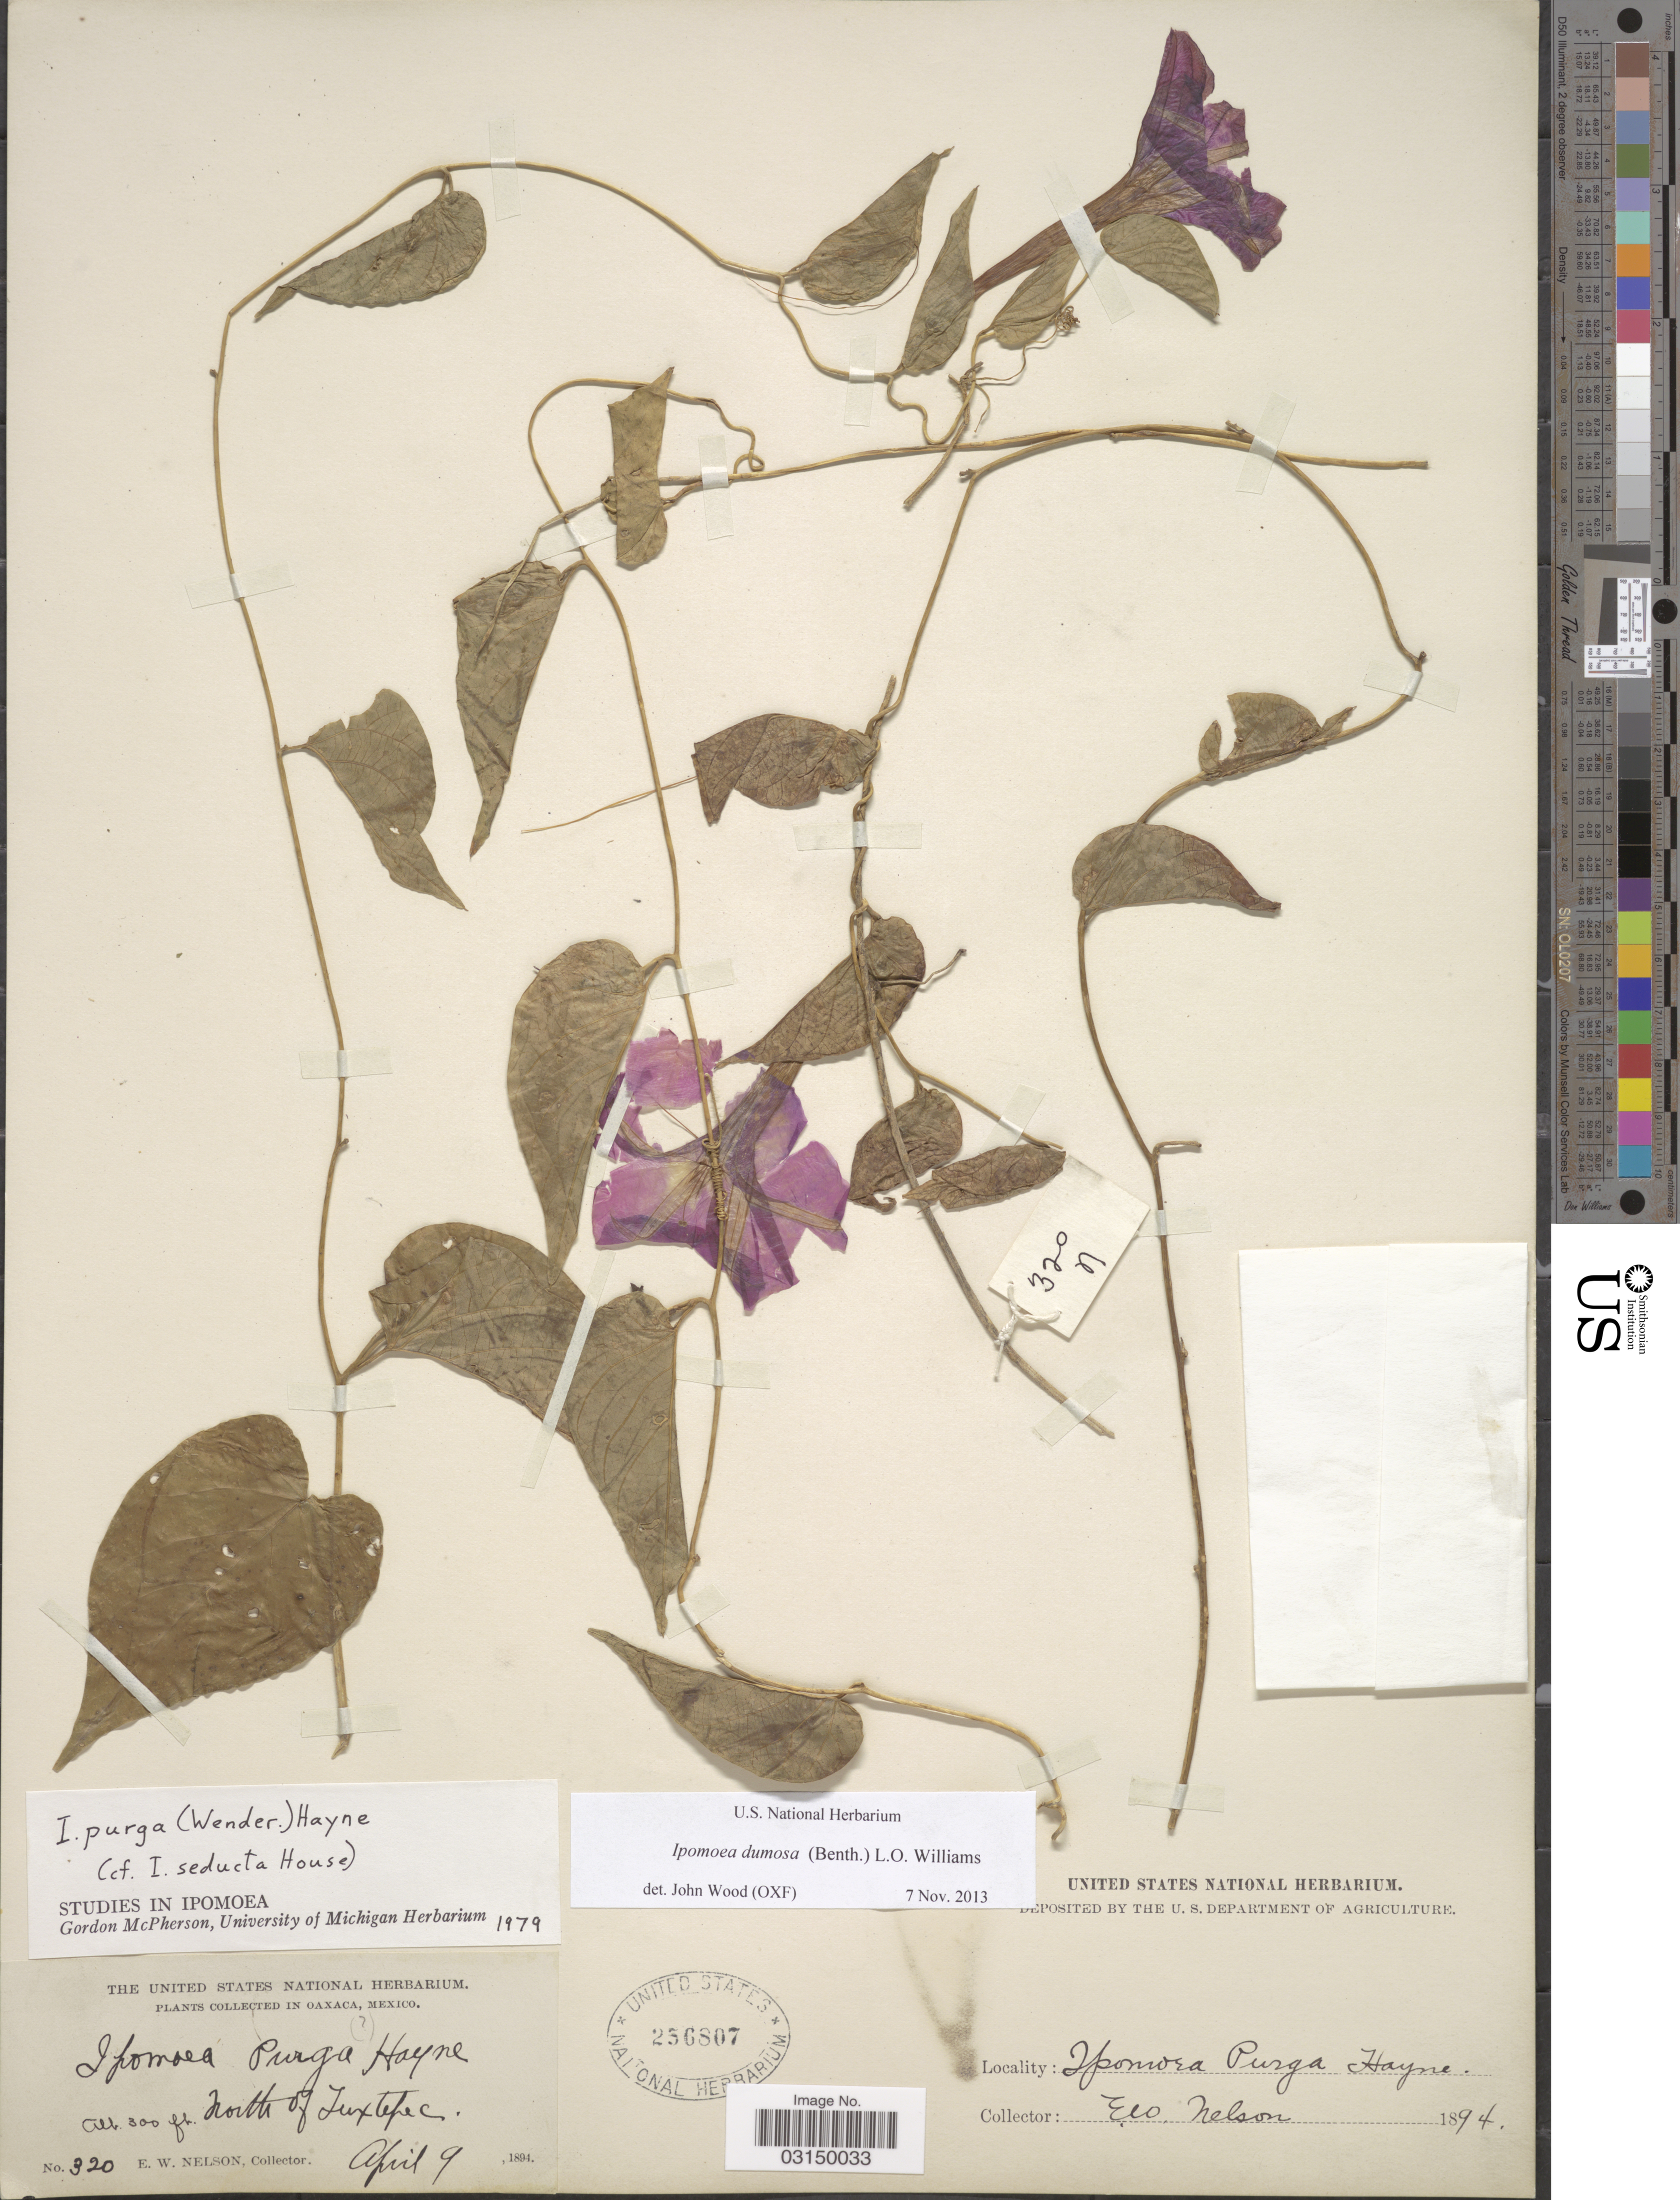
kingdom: Plantae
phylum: Tracheophyta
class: Magnoliopsida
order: Solanales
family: Convolvulaceae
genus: Ipomoea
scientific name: Ipomoea dumosa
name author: (Benth.) L.O. Williams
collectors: E. W. Nelson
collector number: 320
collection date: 1894-04-09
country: Mexico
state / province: Oaxaca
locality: North of Tuxtepec.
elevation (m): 91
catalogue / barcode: US 236807